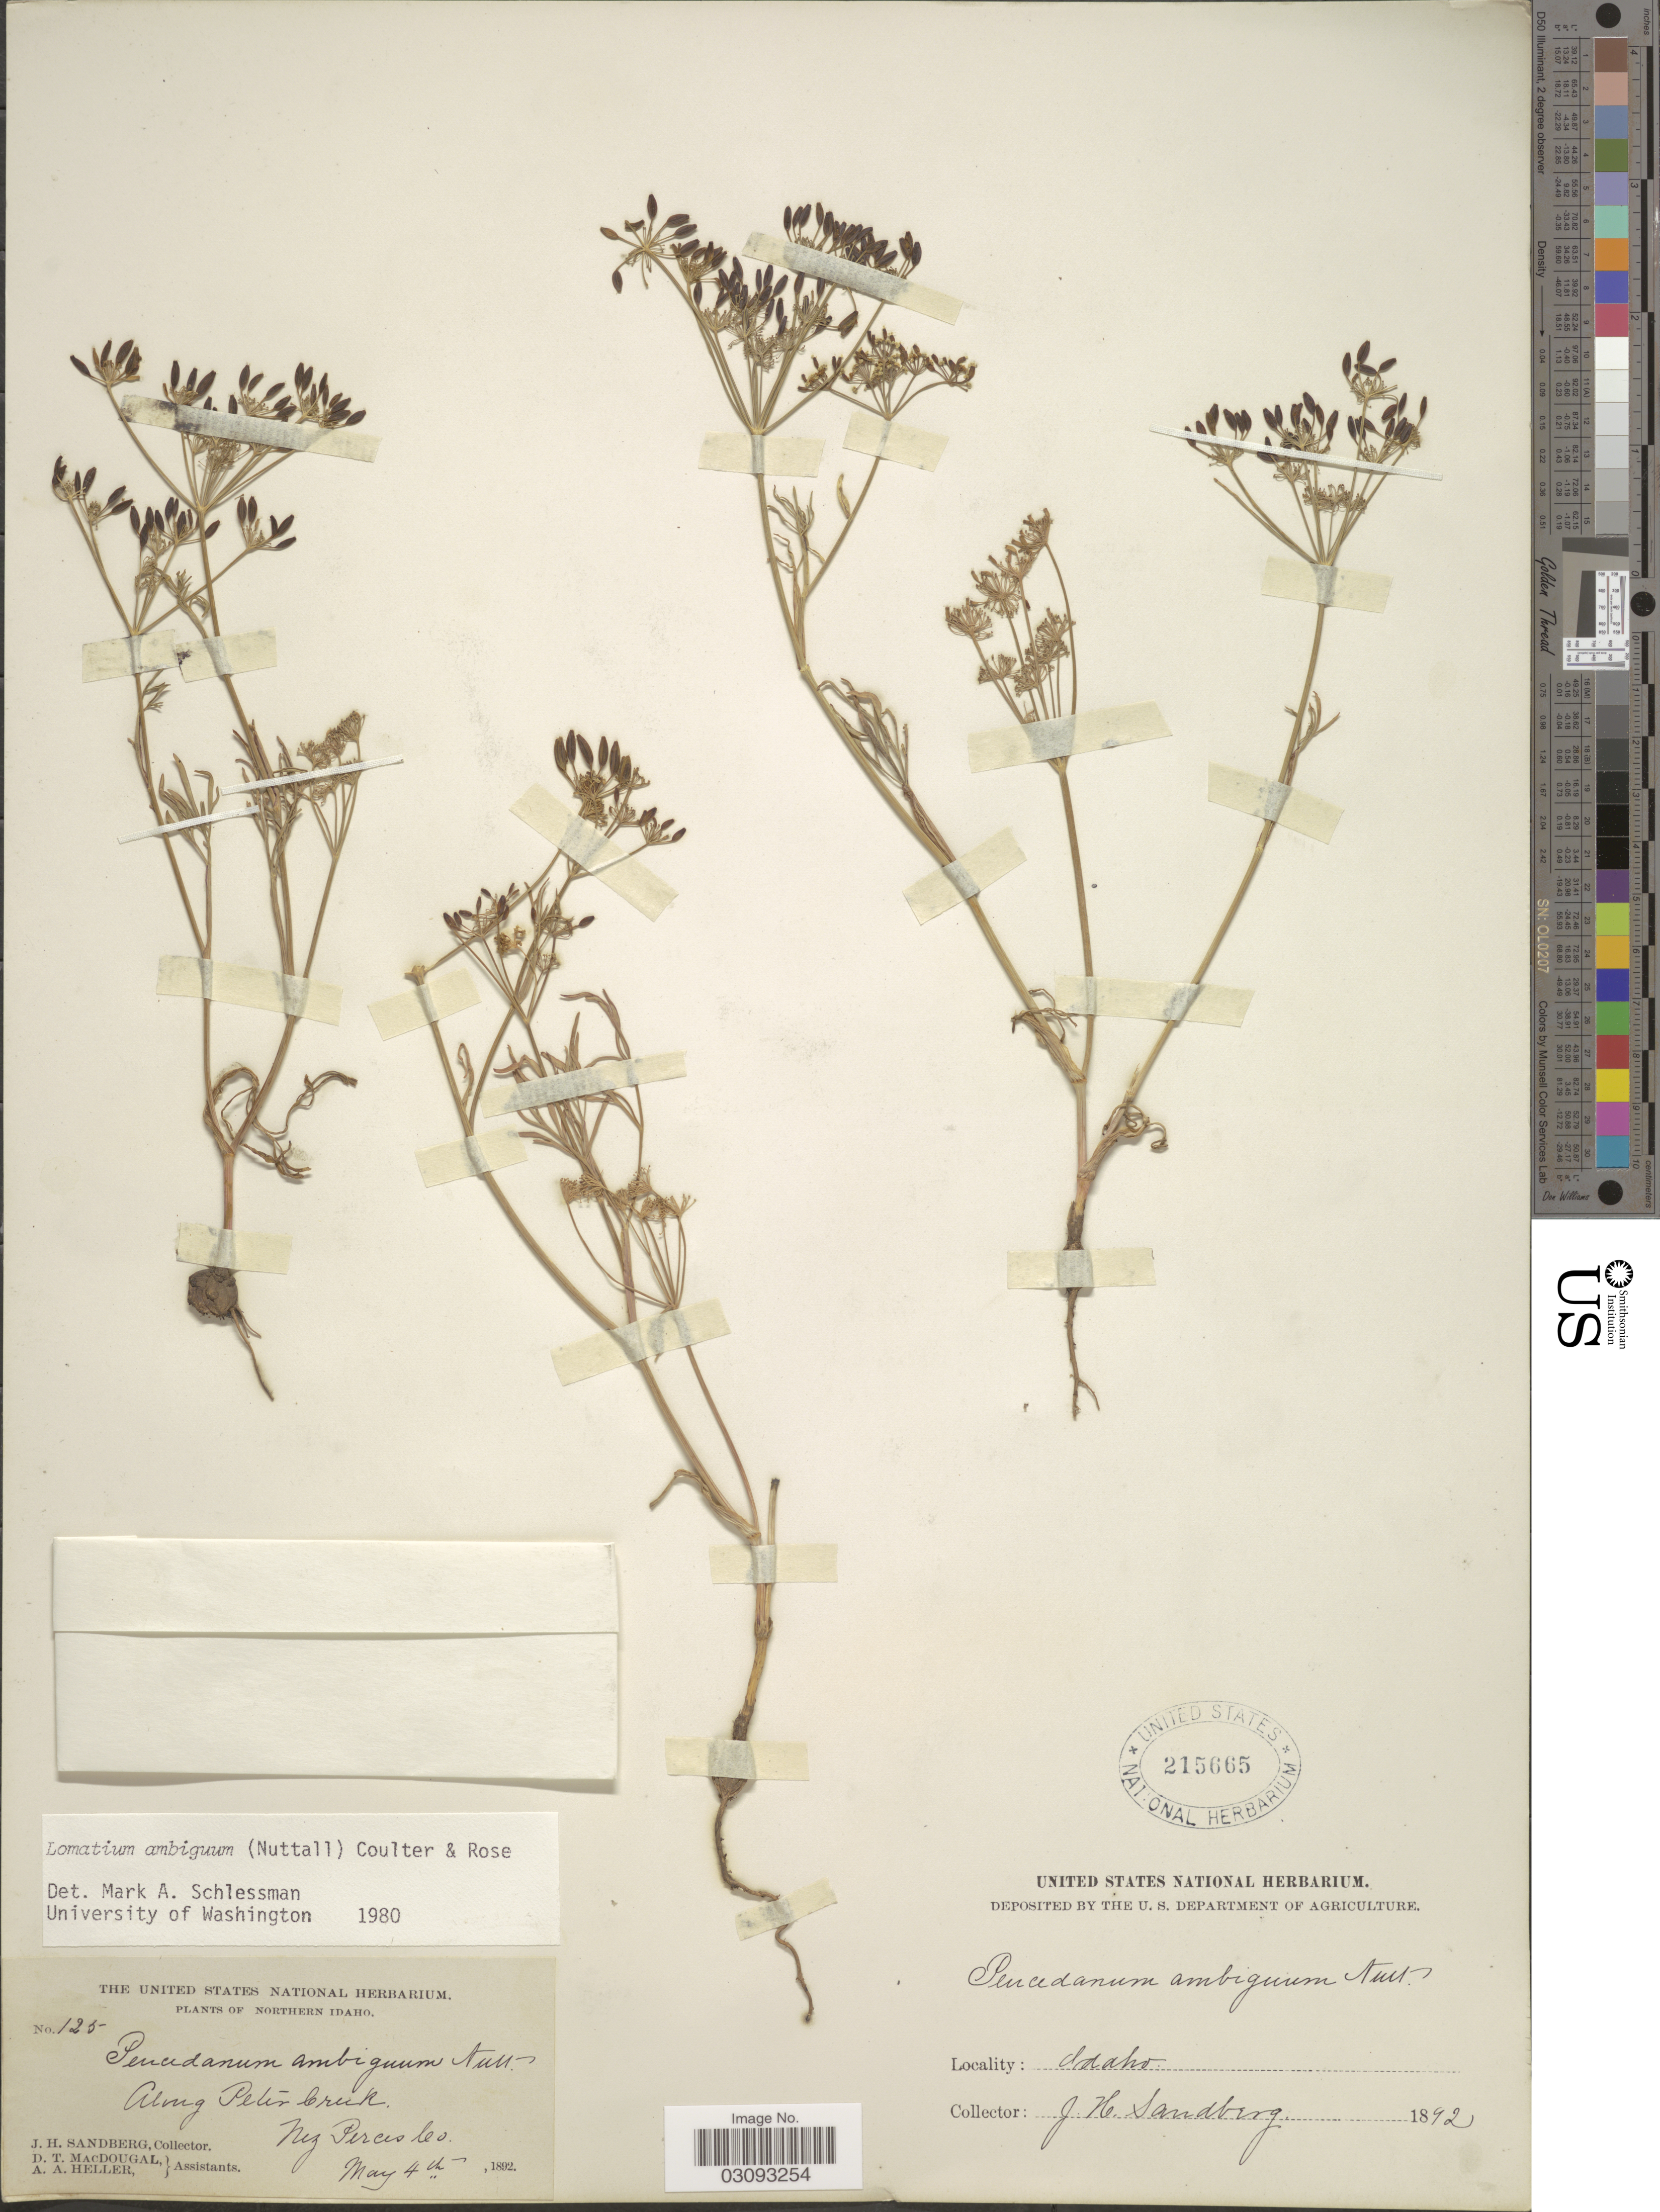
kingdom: Plantae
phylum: Tracheophyta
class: Magnoliopsida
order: Apiales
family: Apiaceae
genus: Lomatium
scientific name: Lomatium ambiguum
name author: (Nutt.) Coult. & Rose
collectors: J. H. Sandberg, D. T. MacDougal & A. A. Heller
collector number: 125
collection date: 1892-05-04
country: United States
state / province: Idaho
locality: Northern Idaho. Along Peter Creek. Nez Perces Co.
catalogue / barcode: US 215665